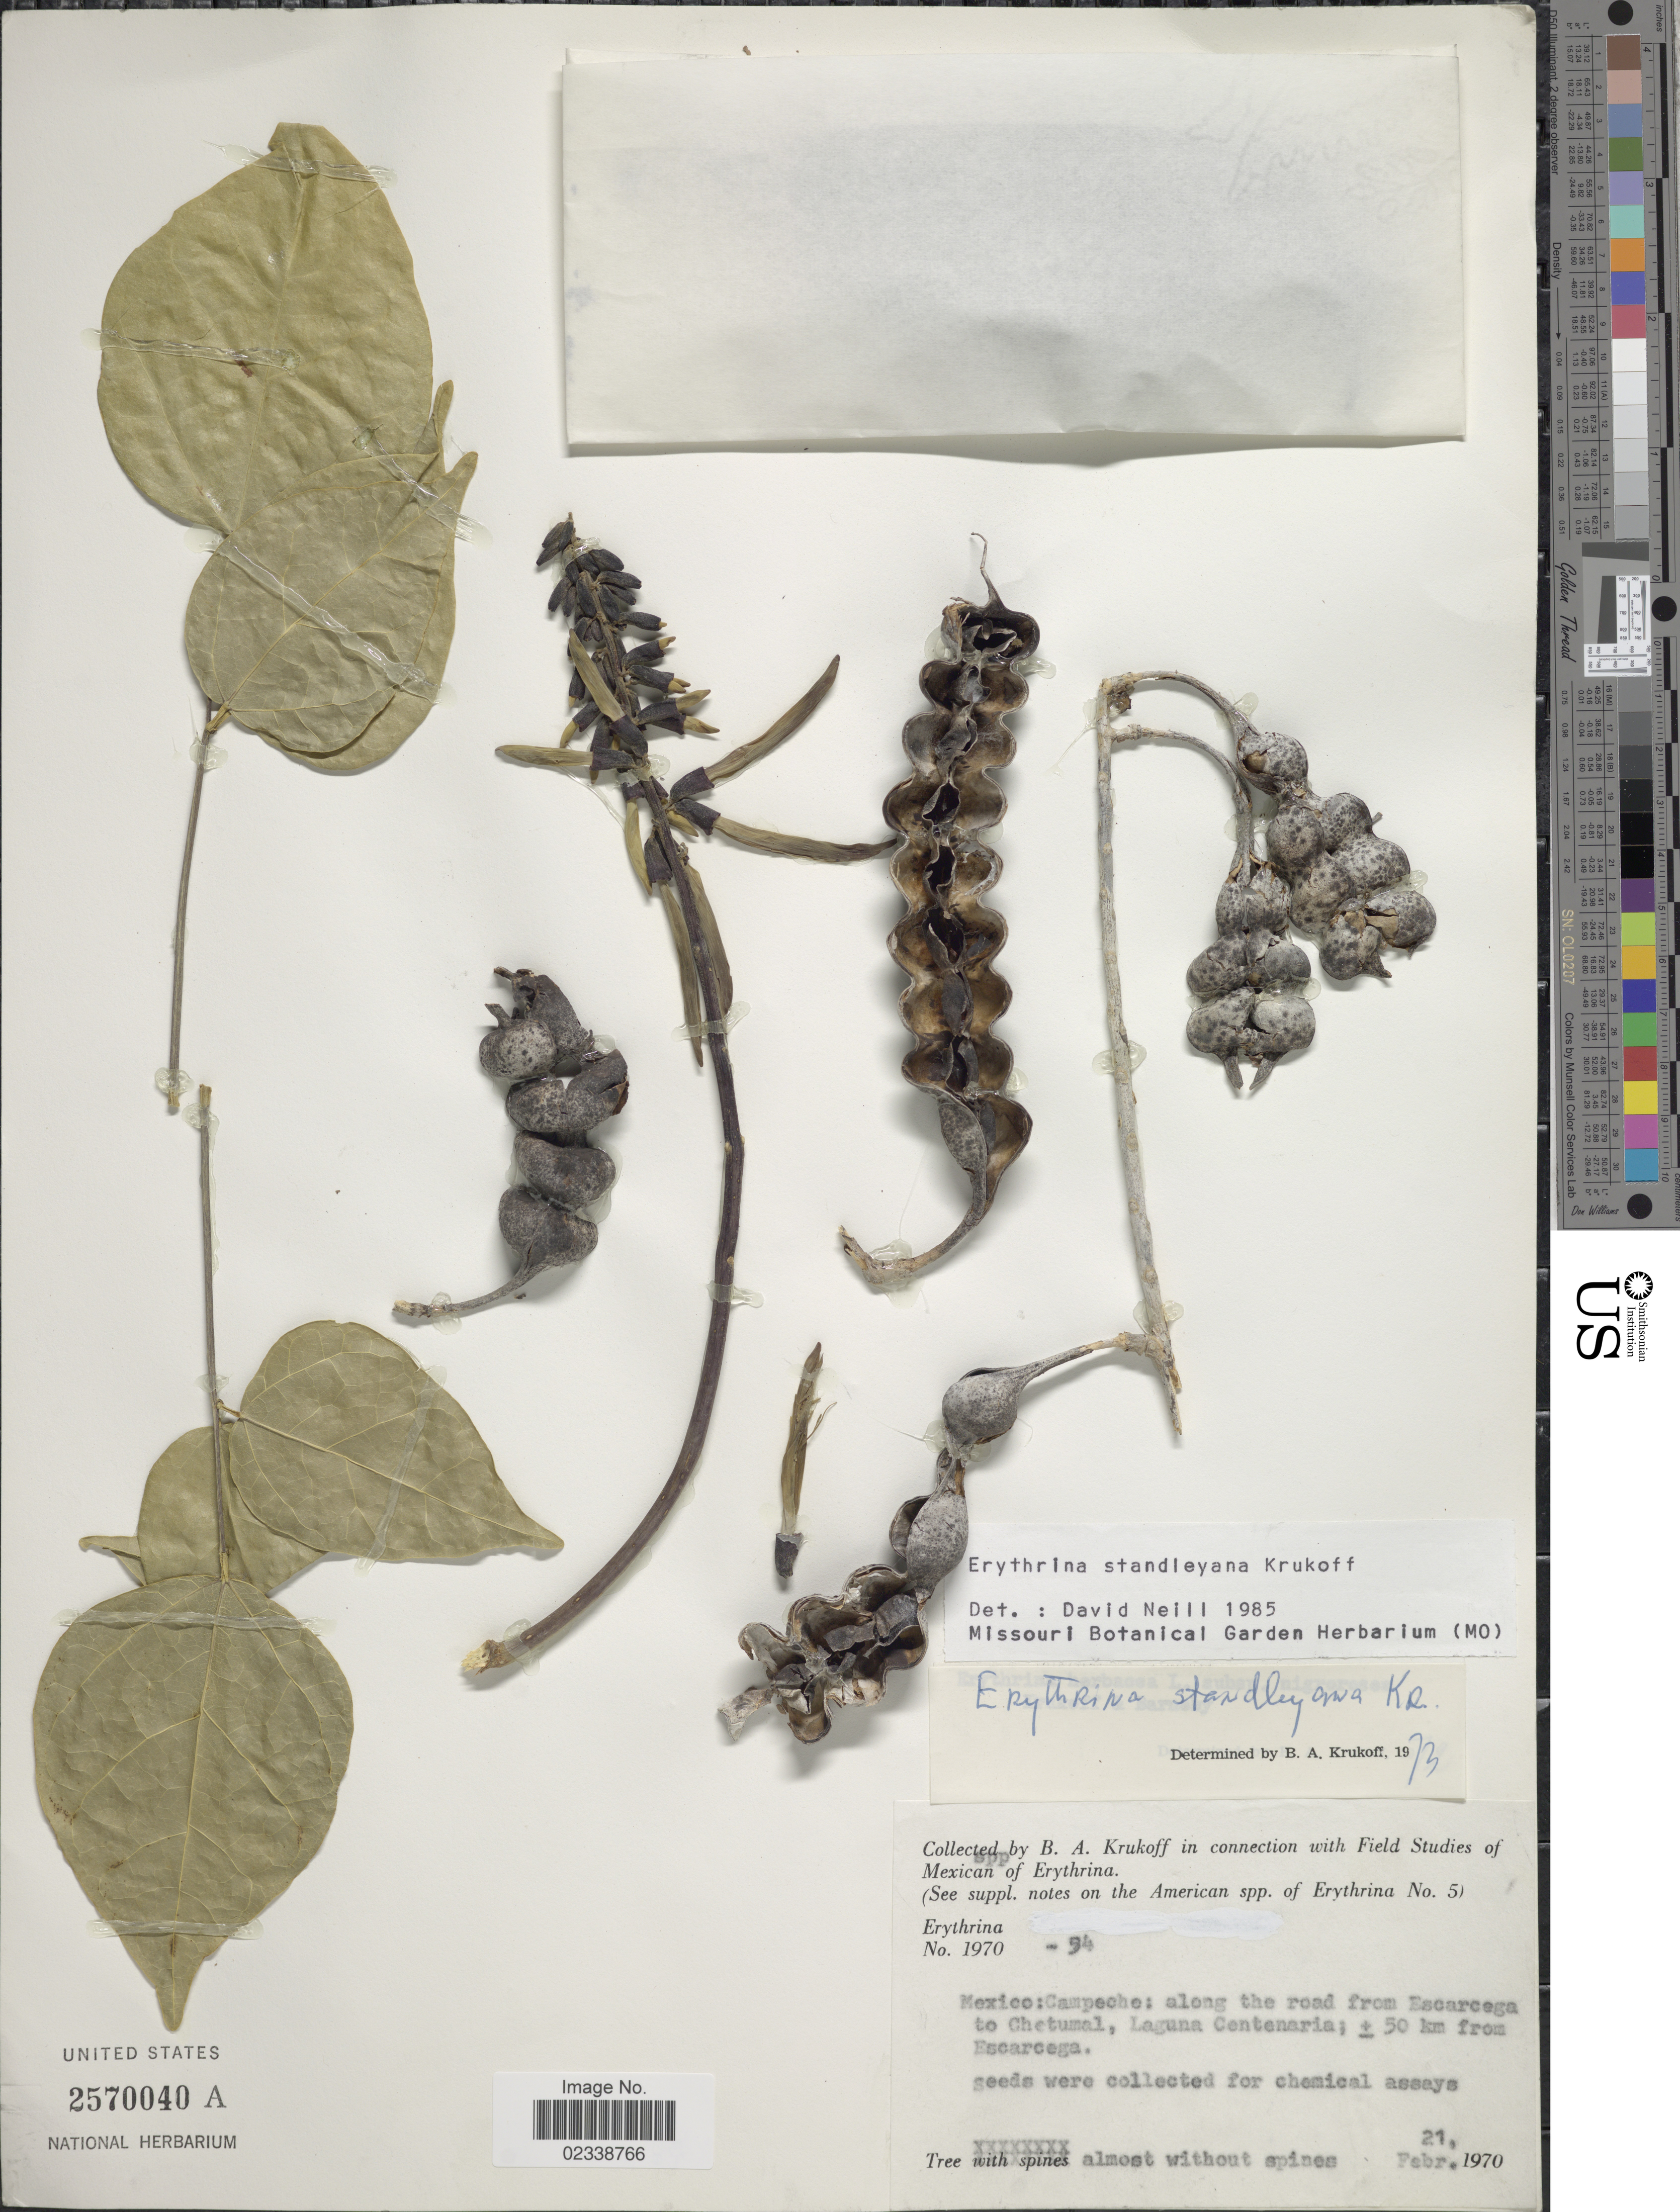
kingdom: Plantae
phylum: Tracheophyta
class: Magnoliopsida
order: Fabales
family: Fabaceae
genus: Erythrina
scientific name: Erythrina standleyana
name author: Krukoff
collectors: B. A. Krukoff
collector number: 1970-54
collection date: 1970-02-21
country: Mexico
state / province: Campeche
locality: Along the road from Escarcega to Chetumal, Laguna Centenaria, ± 50 km from Escarcega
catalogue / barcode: US 2570040A